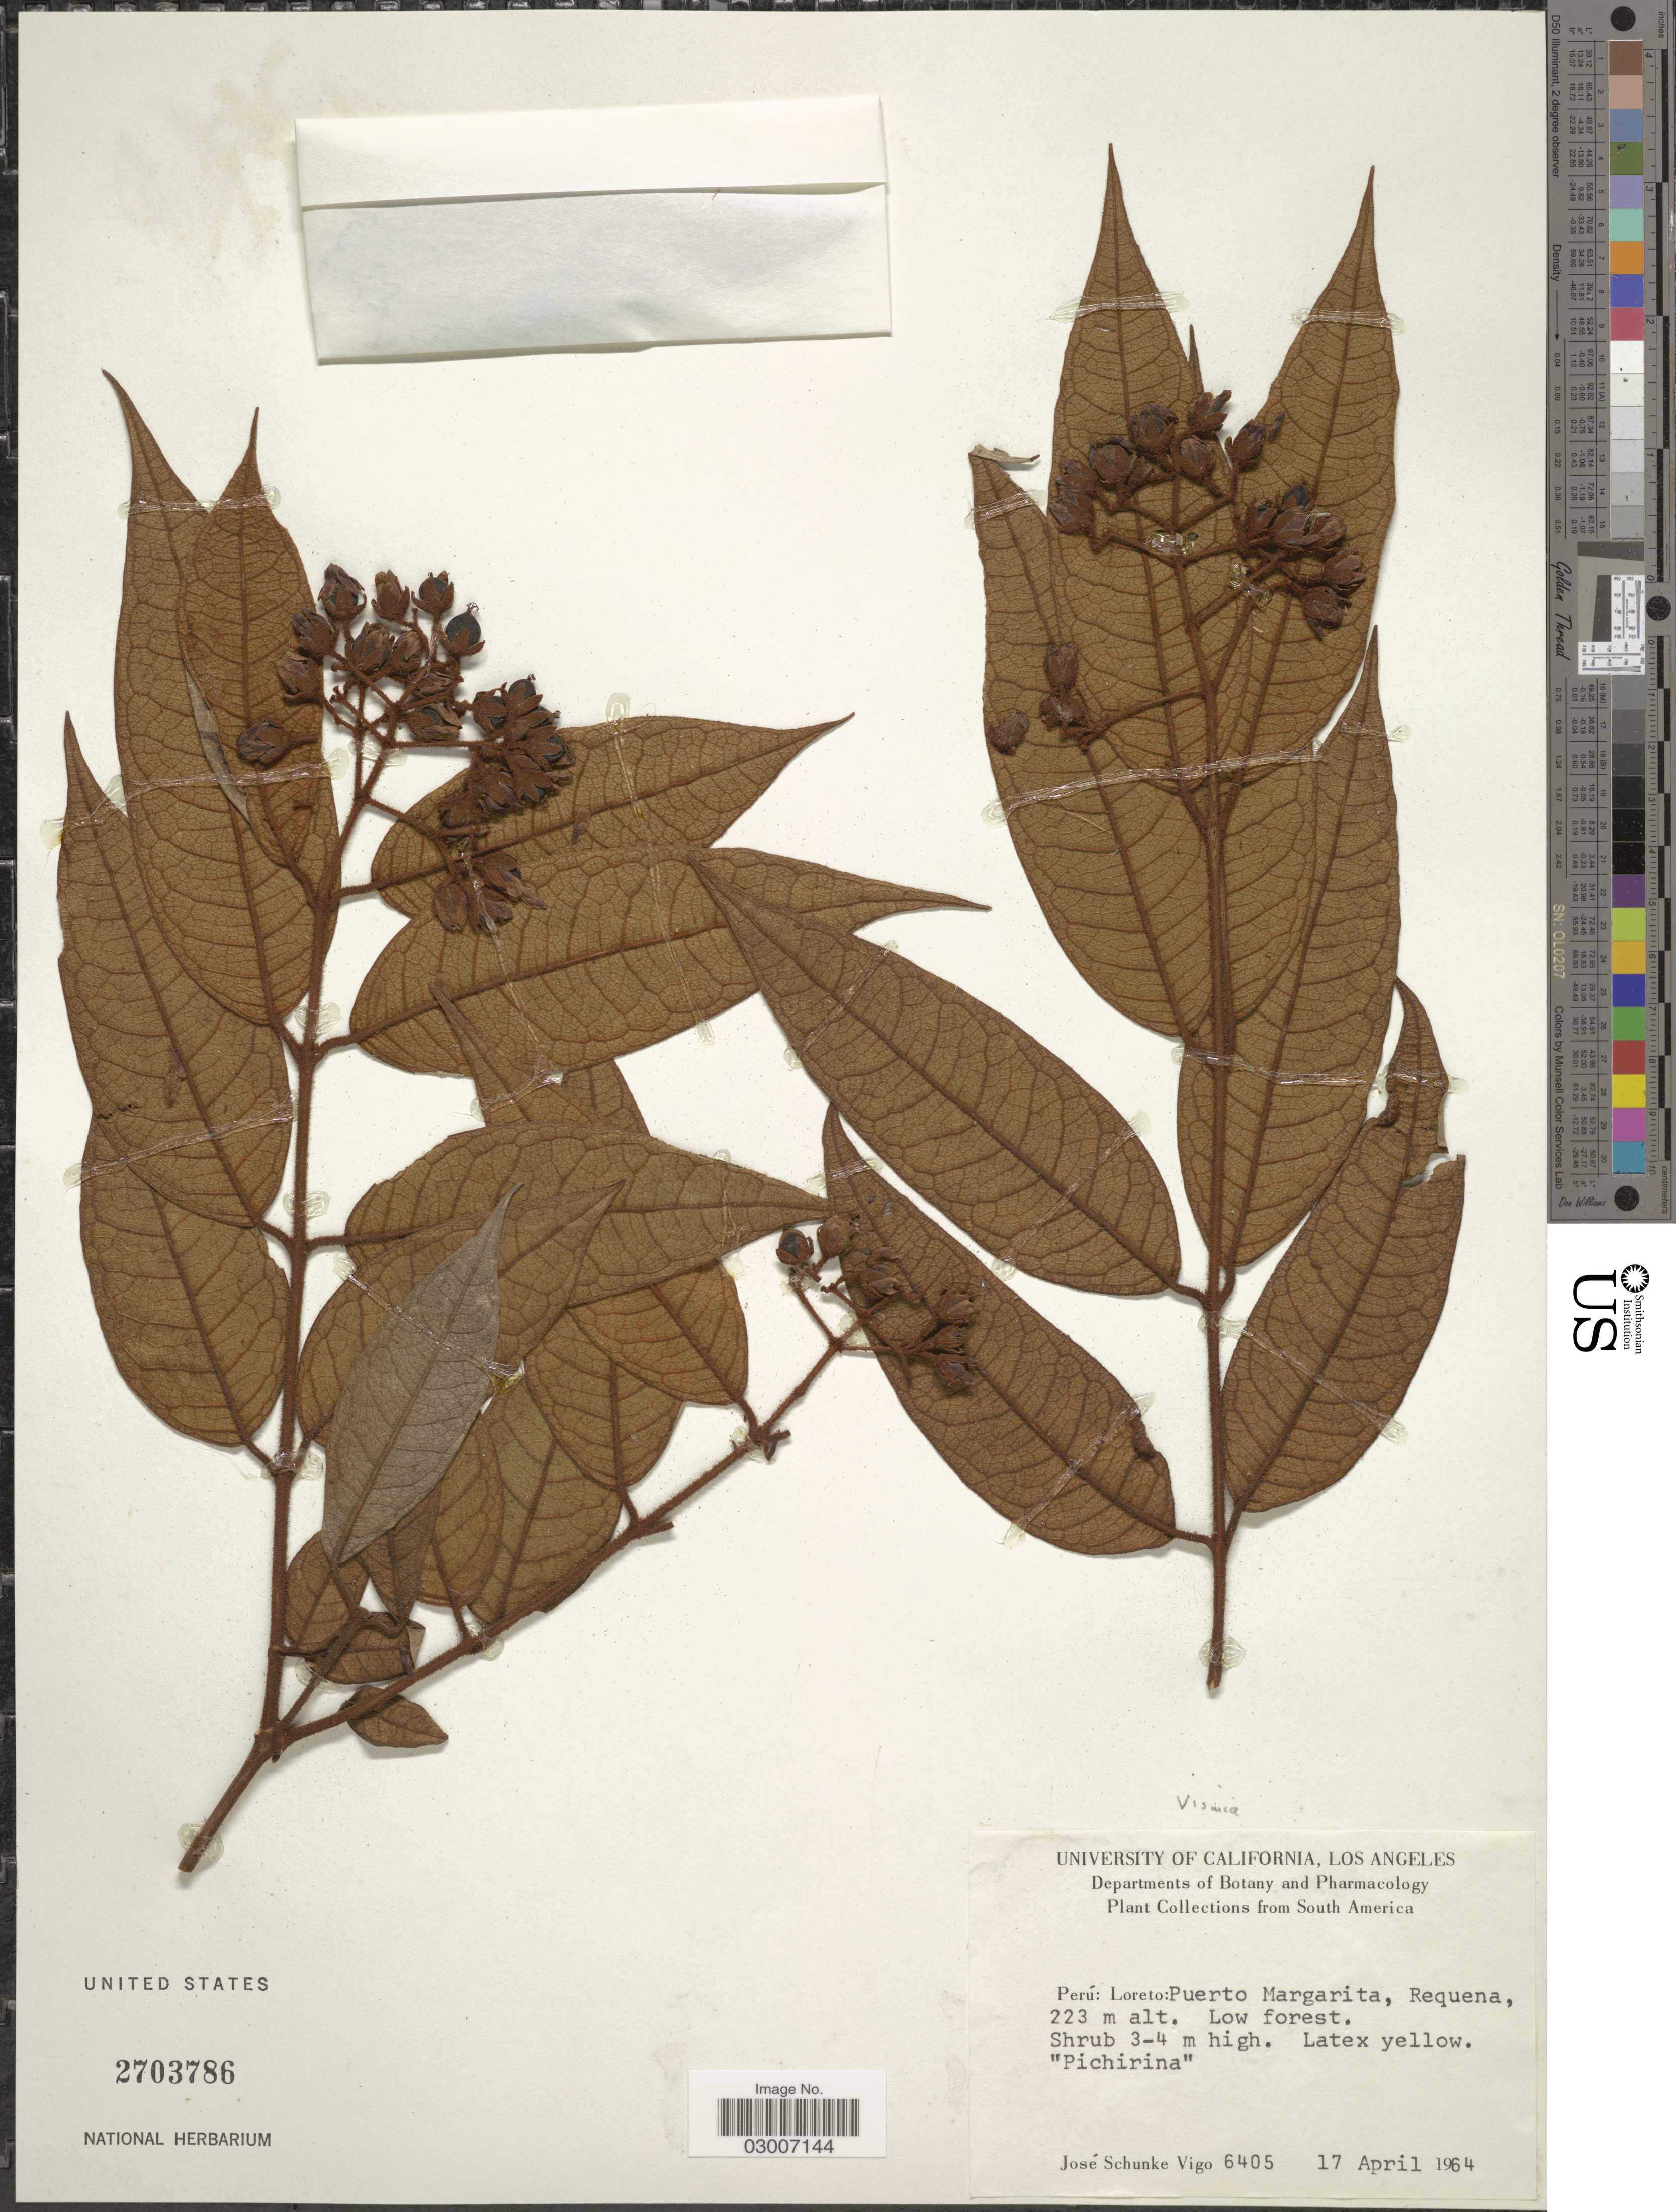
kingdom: Plantae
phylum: Tracheophyta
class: Magnoliopsida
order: Malpighiales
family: Hypericaceae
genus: Vismia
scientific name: Vismia sp.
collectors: J. Schunke Vigo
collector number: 6405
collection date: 1964-04-17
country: Peru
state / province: Loreto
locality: Puerto Margarita, Requena.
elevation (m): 223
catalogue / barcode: US 2703786